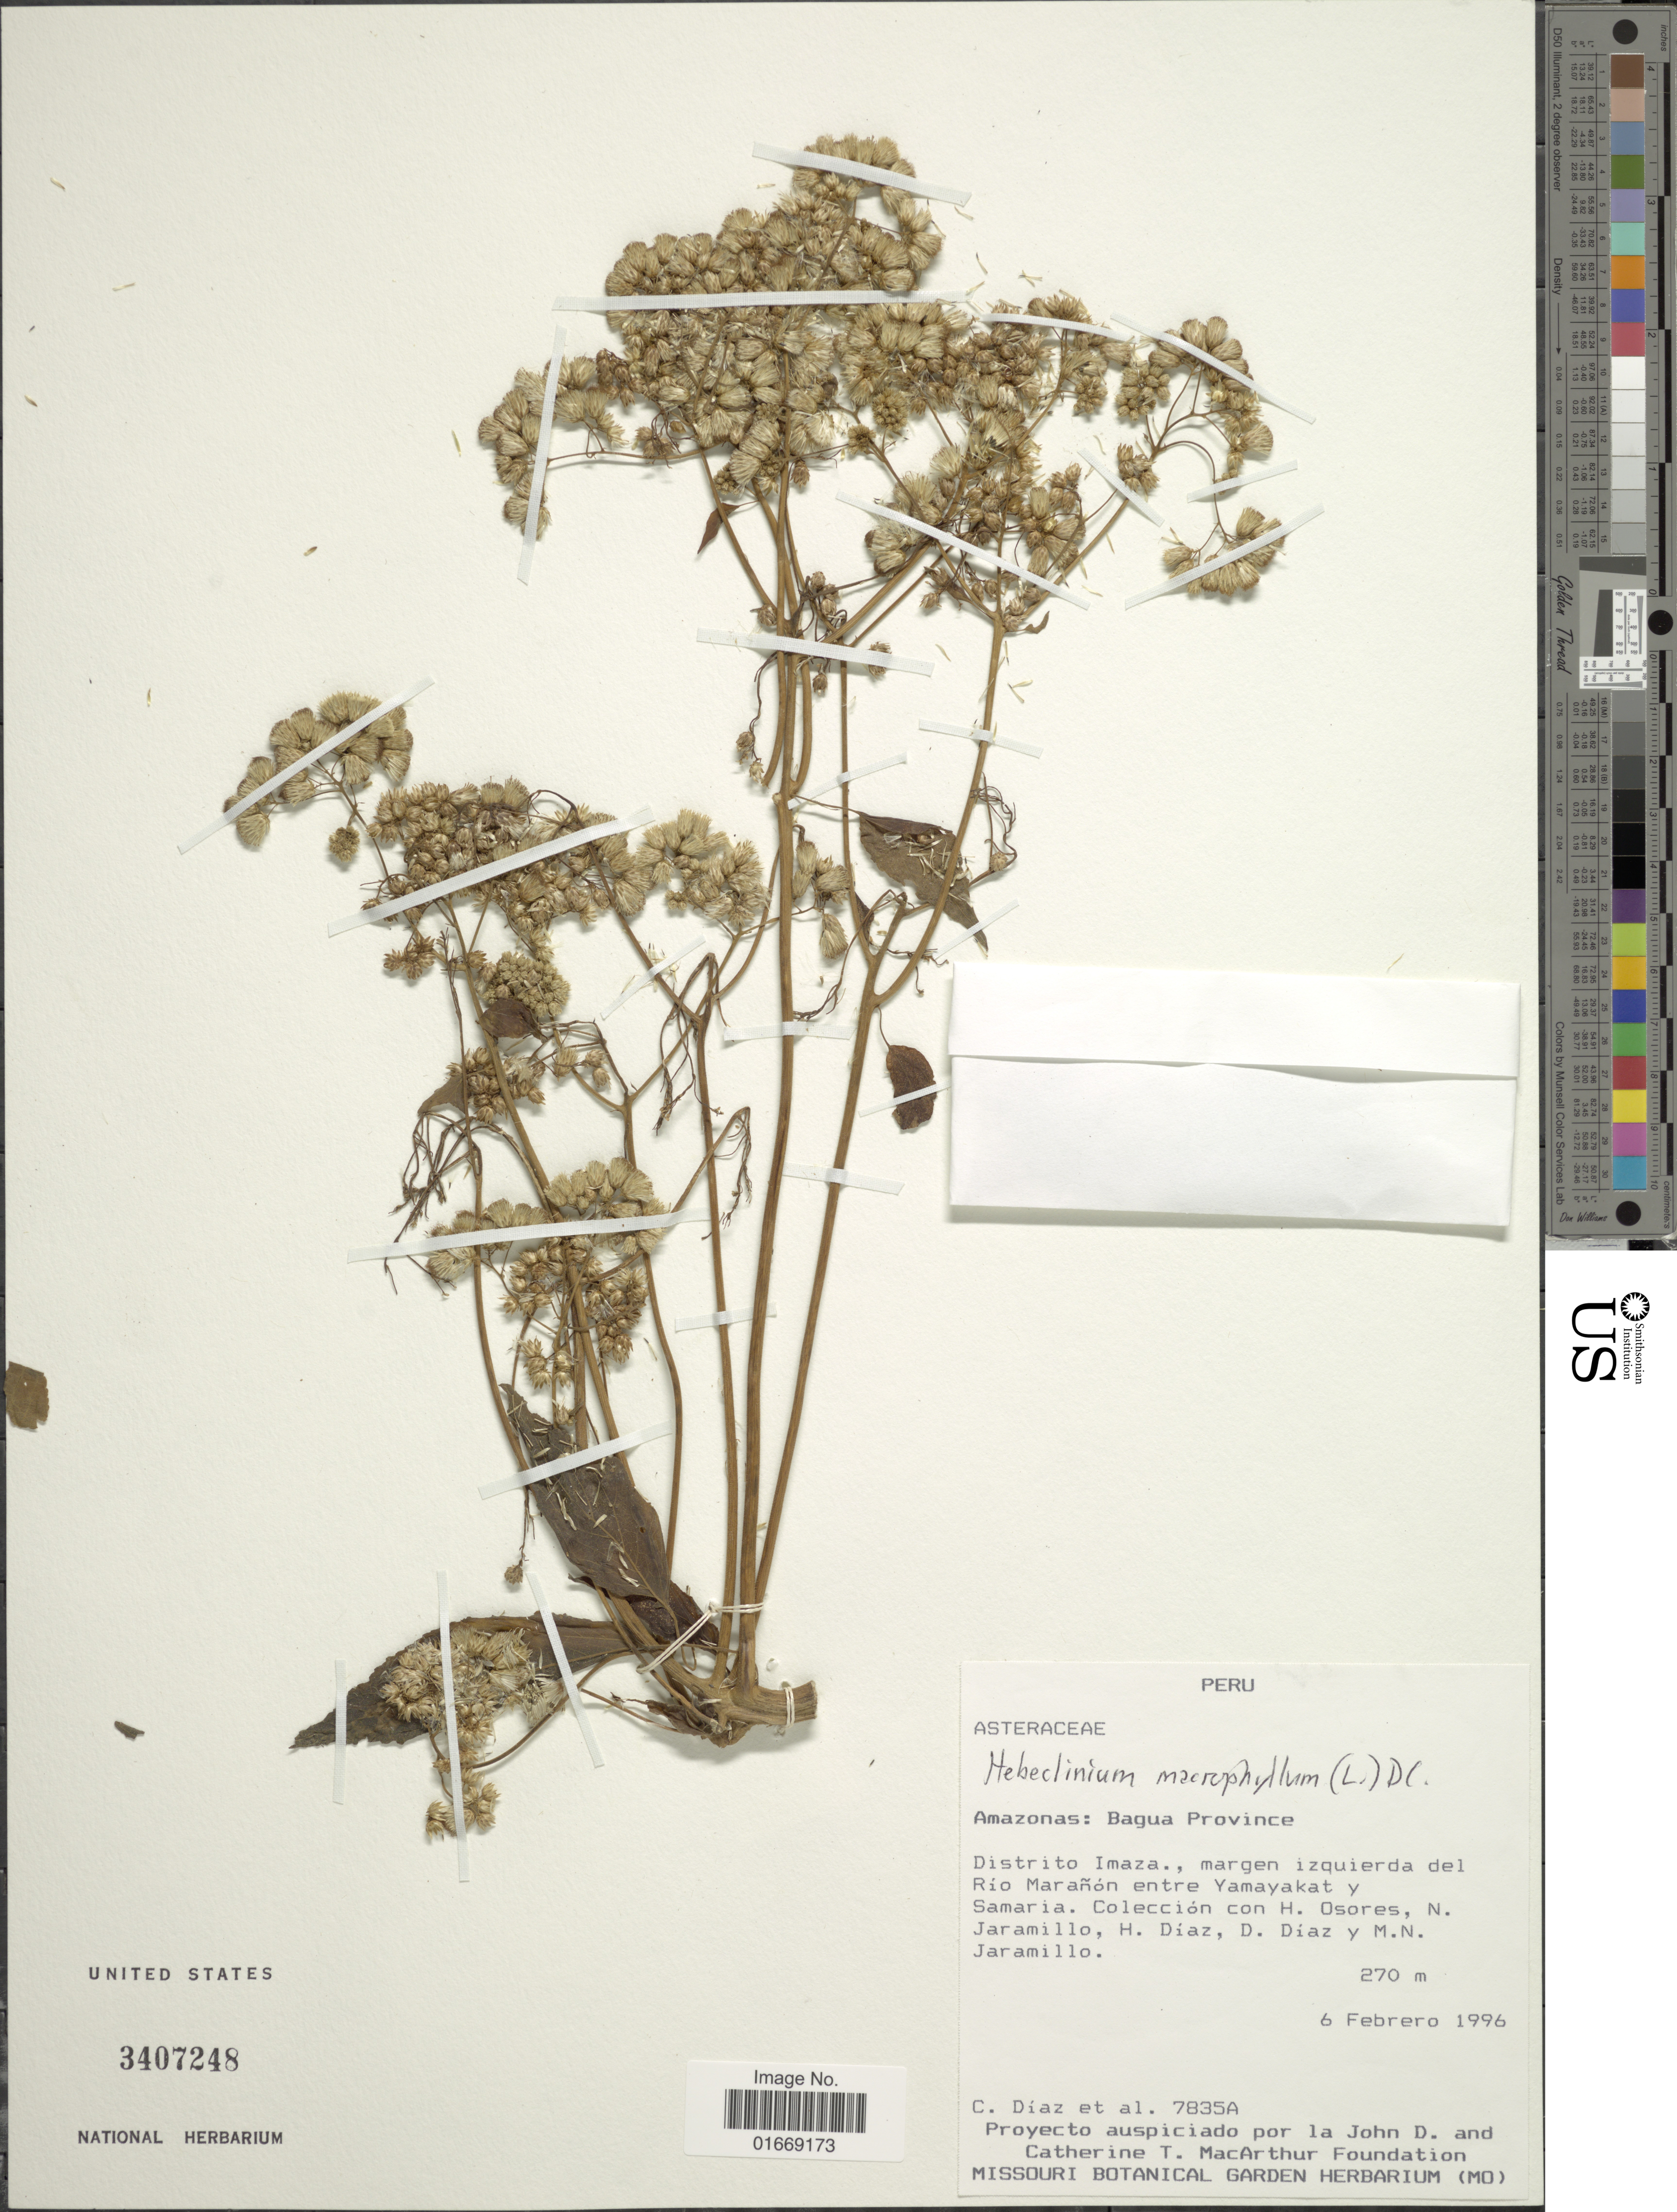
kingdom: Plantae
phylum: Tracheophyta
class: Magnoliopsida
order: Asterales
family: Asteraceae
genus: Hebeclinium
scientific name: Hebeclinium macrophyllum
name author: (L.) DC.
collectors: C. Díaz, H. Osores, N. Jaramillo, H. Díaz & et al.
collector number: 7835A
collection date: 1996-02-06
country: Peru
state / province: Amazonas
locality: Bagua Province, Distrito Imaza, margen izquierda del Rio Maranon entre Yamayakat y Samaria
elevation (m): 270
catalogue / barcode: US 3407248